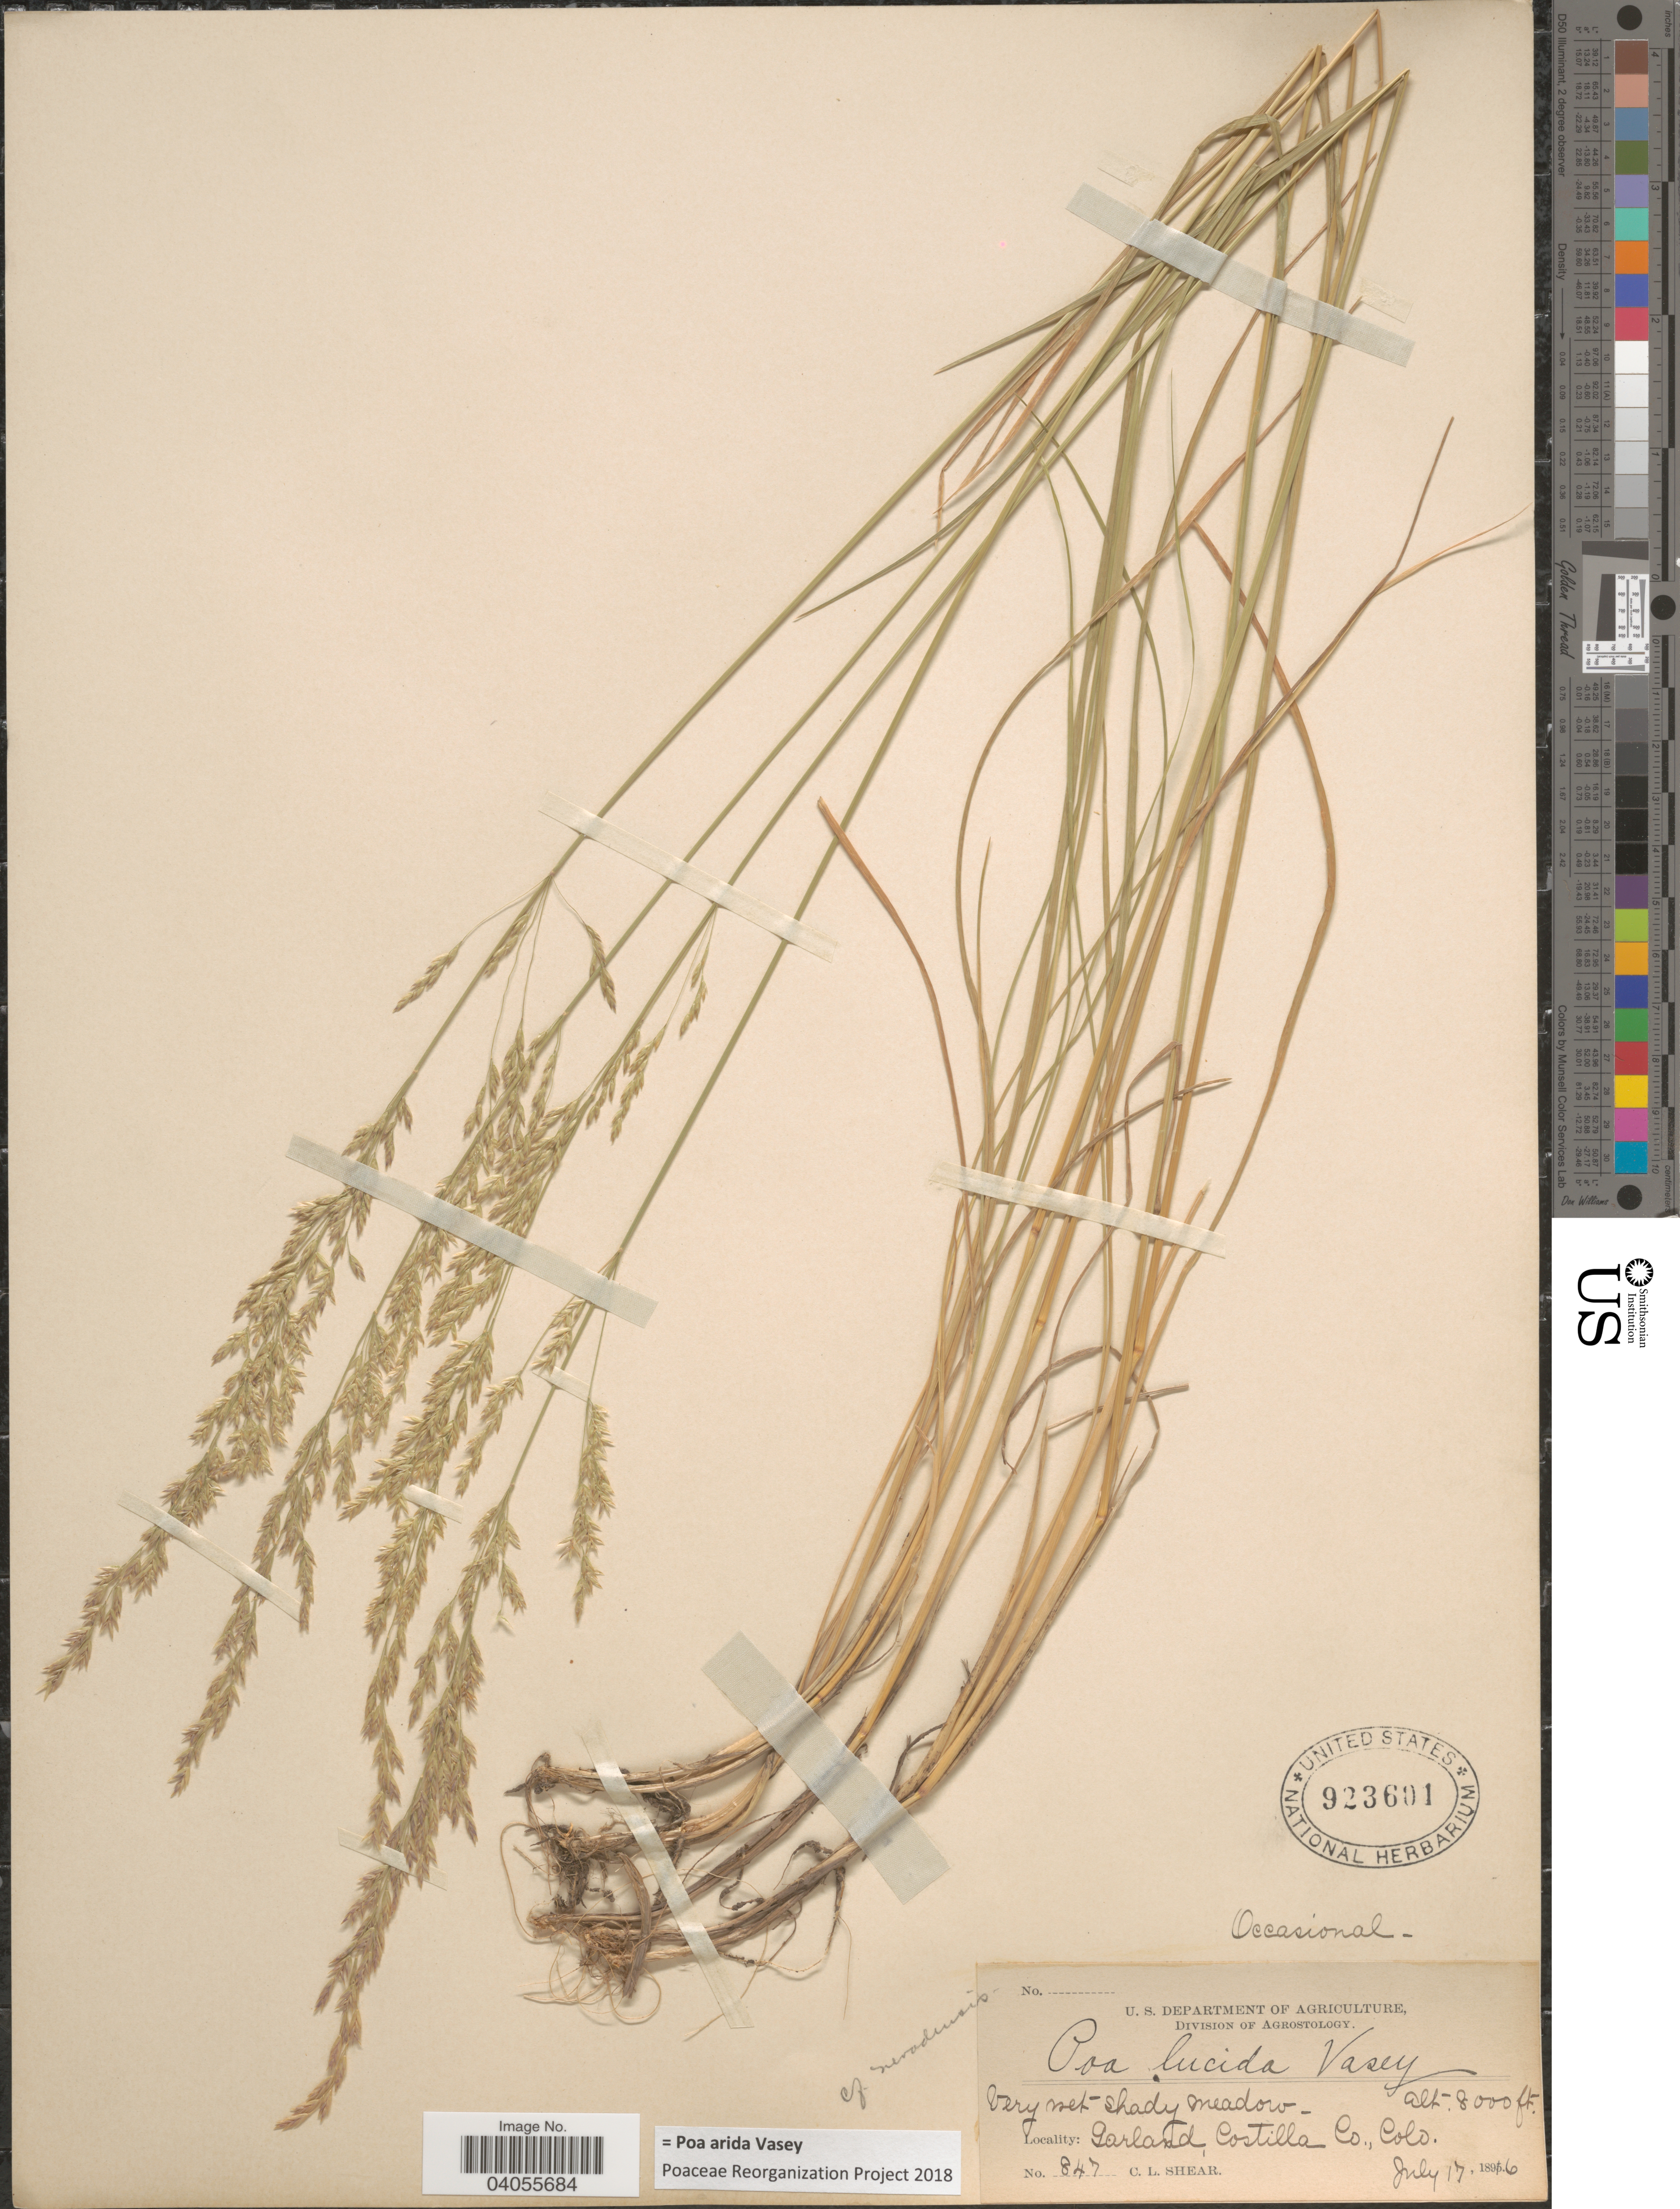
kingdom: Plantae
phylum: Tracheophyta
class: Liliopsida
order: Poales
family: Poaceae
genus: Poa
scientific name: Poa arida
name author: Vasey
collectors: C. L. Shear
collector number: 847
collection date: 1896-07-17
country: United States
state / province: Colorado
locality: Garland, Costilla Co.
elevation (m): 2438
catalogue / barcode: US 923601